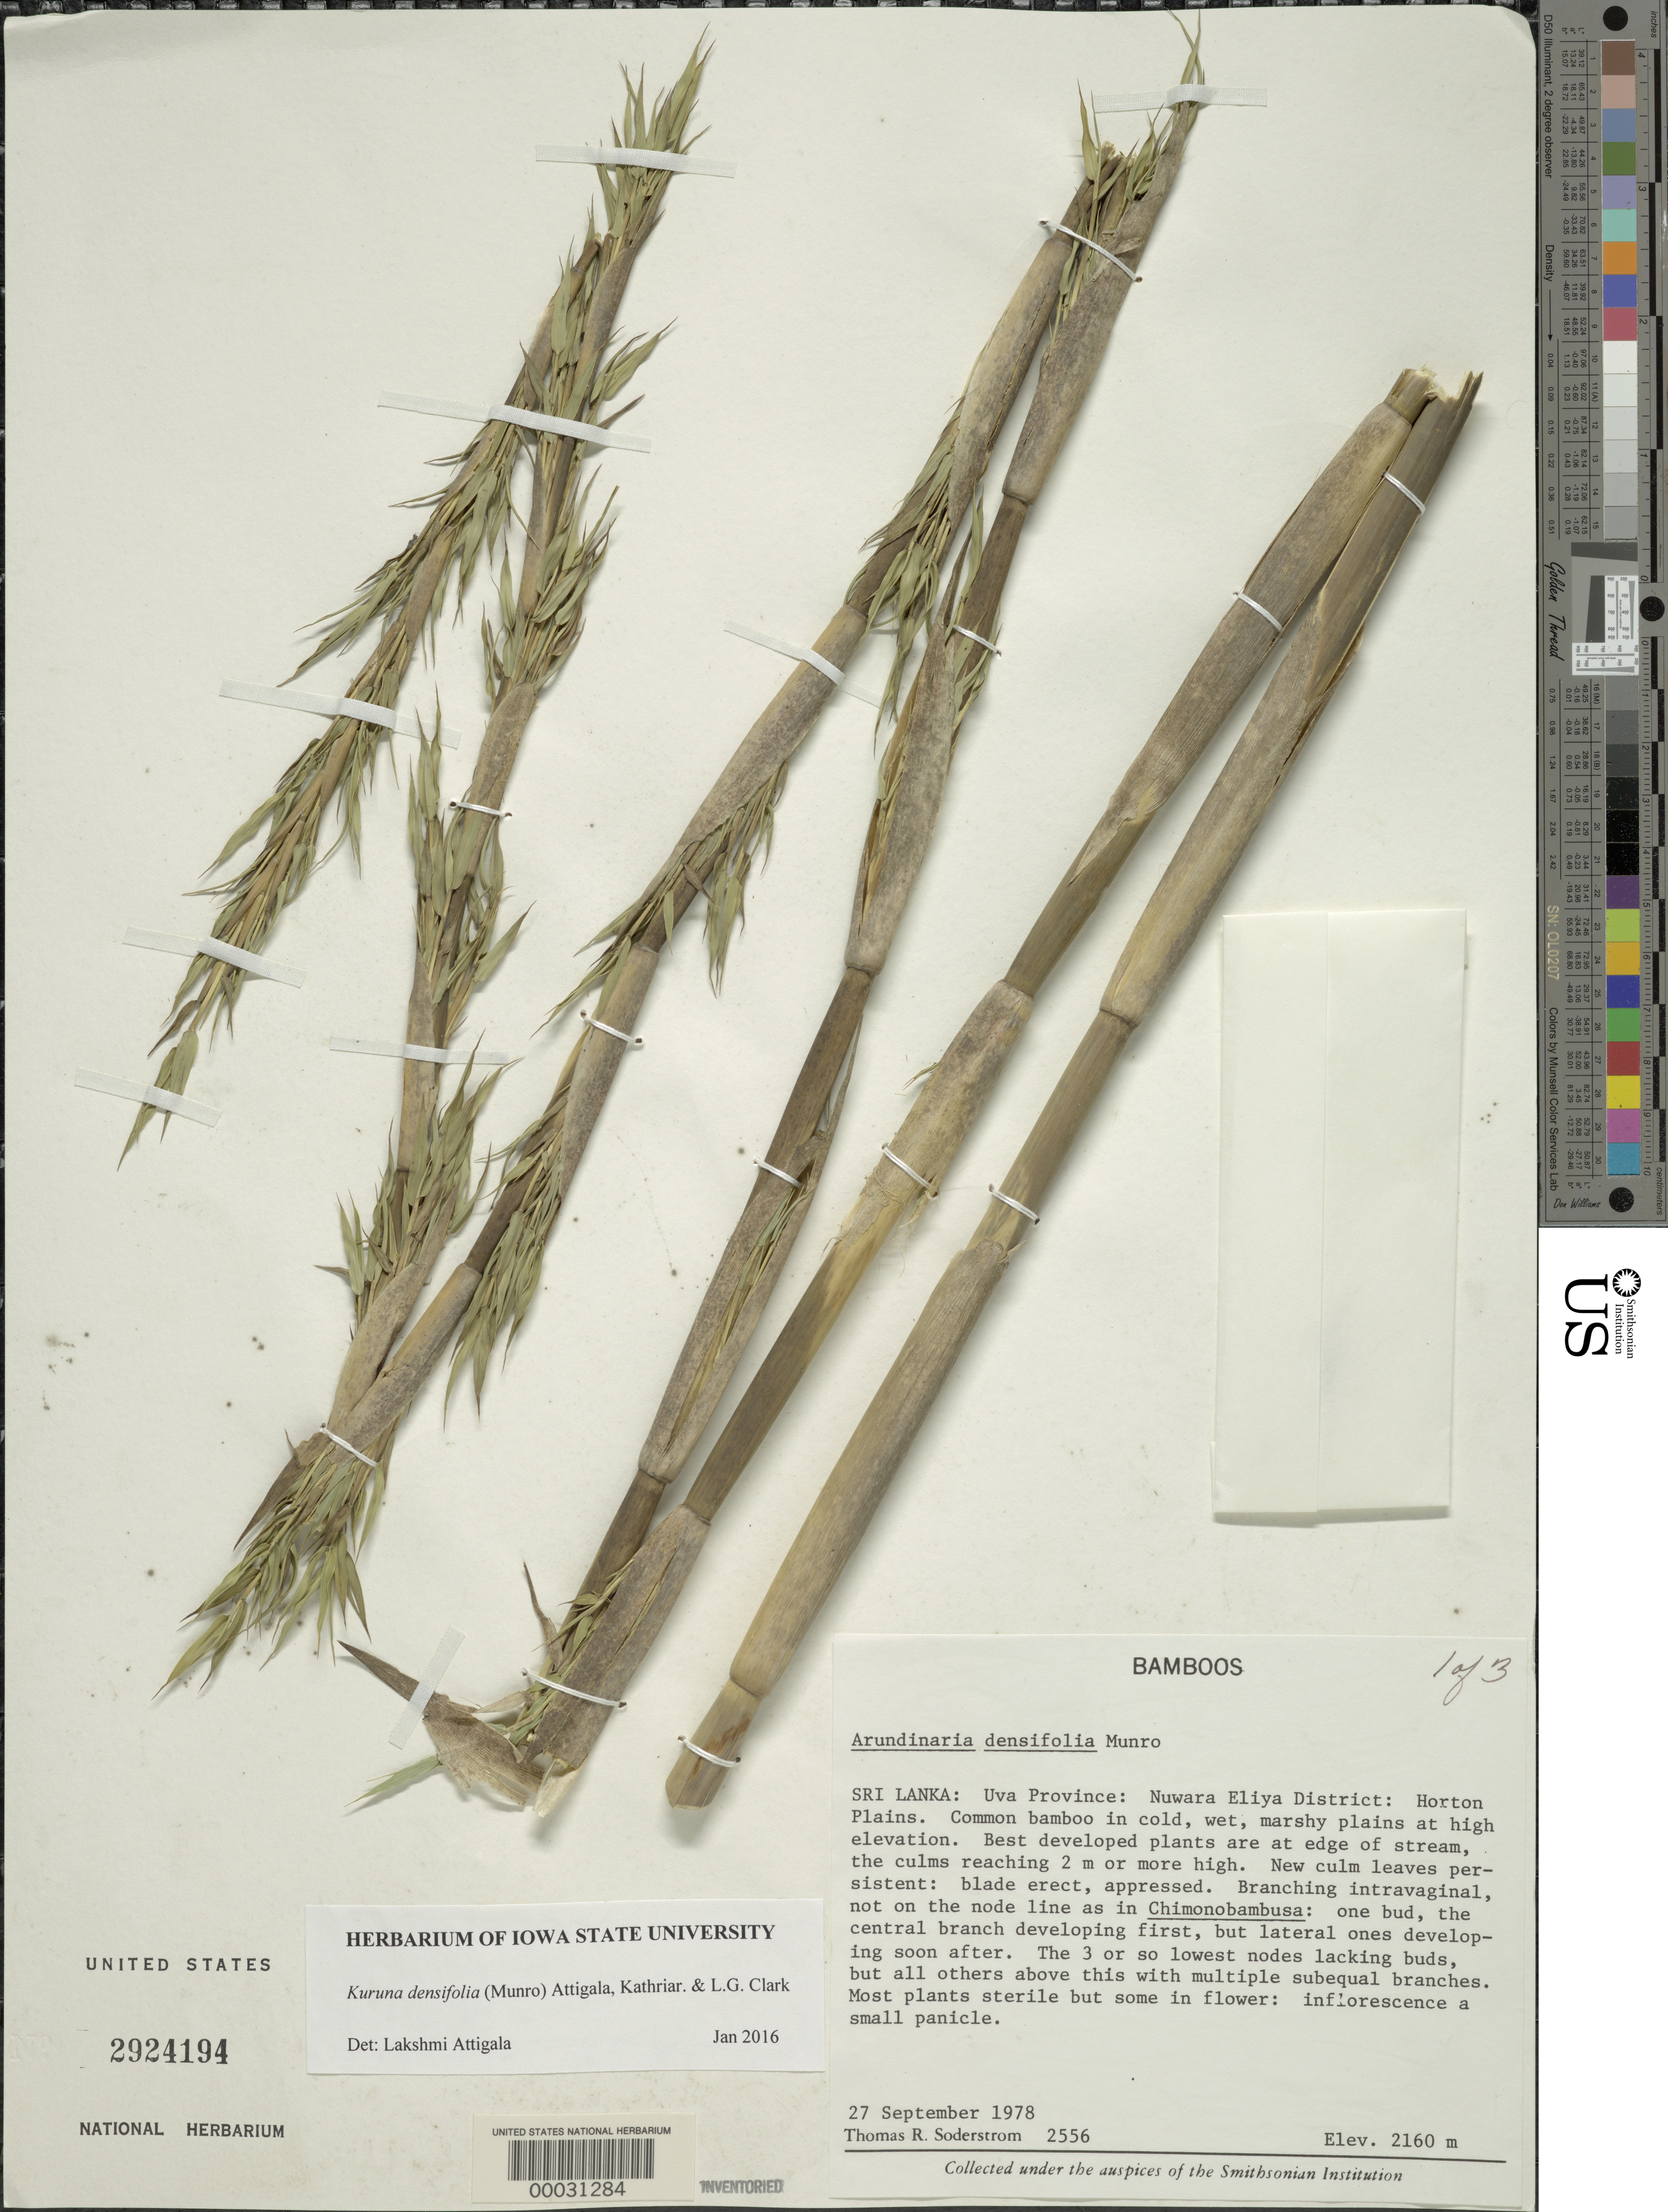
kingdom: Plantae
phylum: Tracheophyta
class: Liliopsida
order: Poales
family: Poaceae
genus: Kuruna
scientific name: Kuruna densifolia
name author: (Munro) Attigala et al.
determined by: Attigala, L.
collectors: T. R. Soderstrom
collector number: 2556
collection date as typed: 27 Sep 1978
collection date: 1978-09-27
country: Sri Lanka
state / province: Central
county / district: Nuwara Eliya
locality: Horton plains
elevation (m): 2160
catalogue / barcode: US 2924194